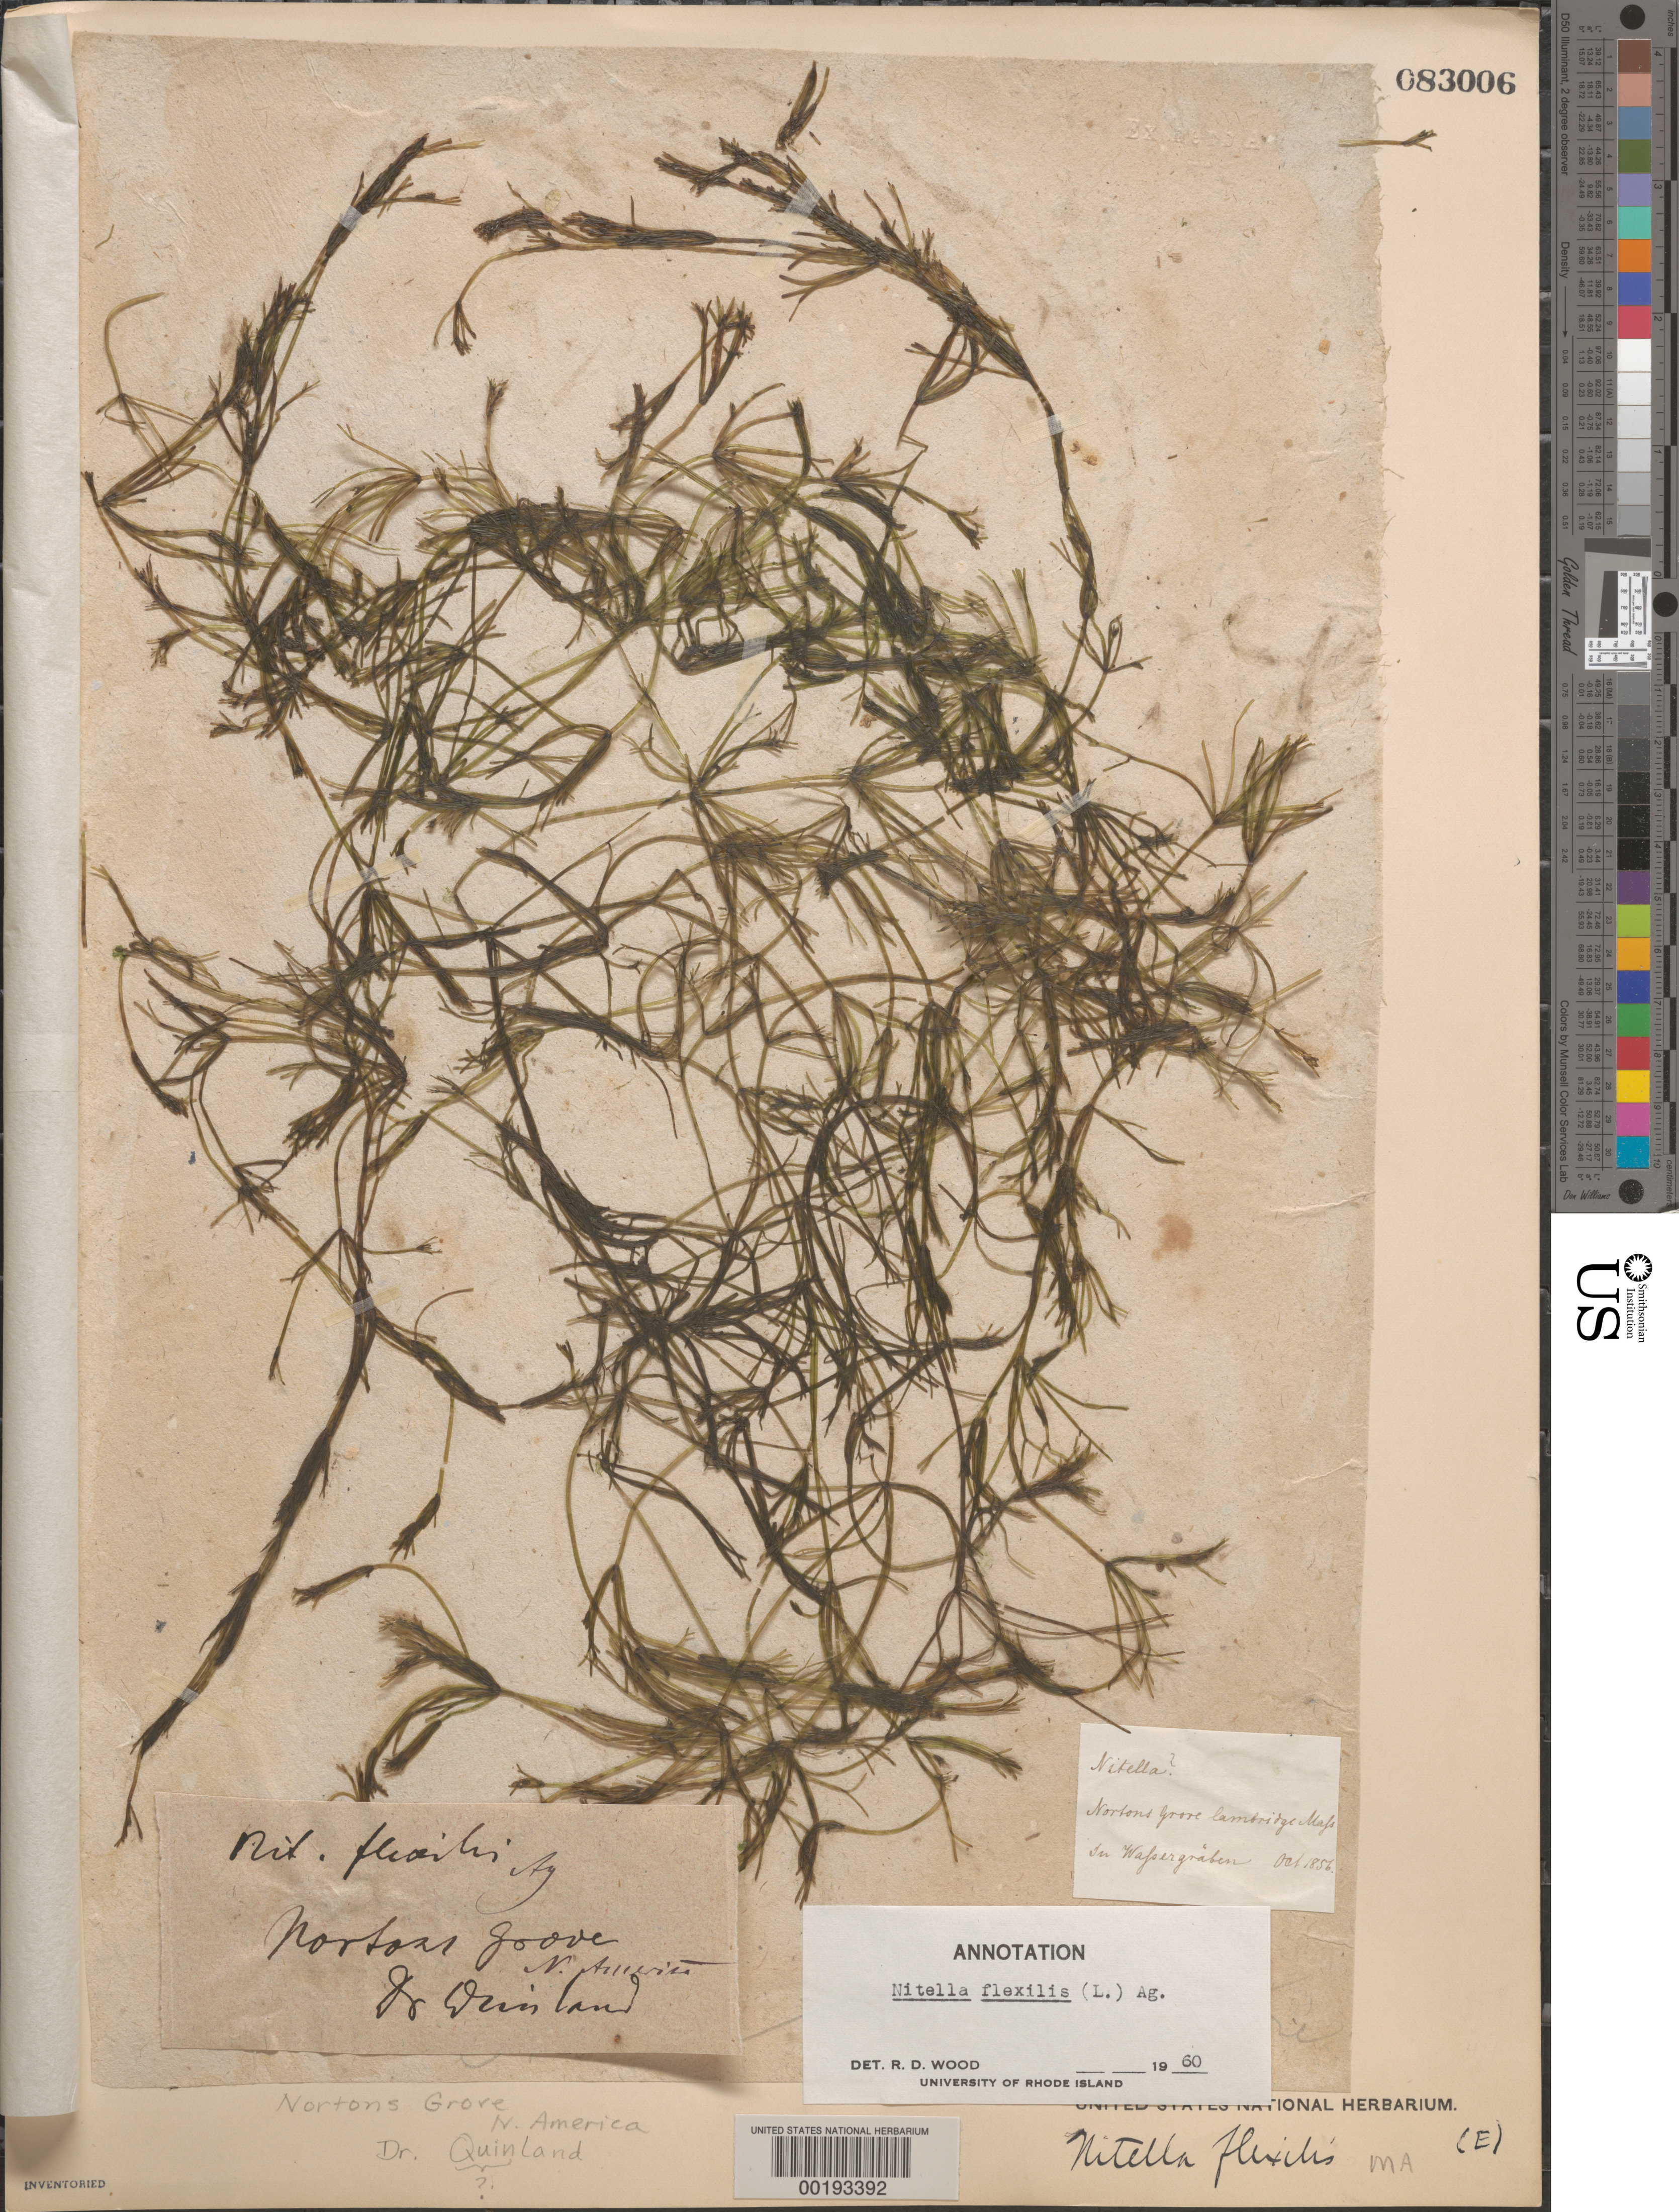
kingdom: Plantae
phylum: Charophyta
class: Charophyceae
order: Charales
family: Characeae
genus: Nitella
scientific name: Nitella flexilis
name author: (L.) C. Agardh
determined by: Wood, R. D.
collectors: D. Quinland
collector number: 30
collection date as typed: Oct 1856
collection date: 1856-10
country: United States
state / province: Massachusetts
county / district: Middlesex County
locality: Nortons Grove, Cambridge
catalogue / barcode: US 83006